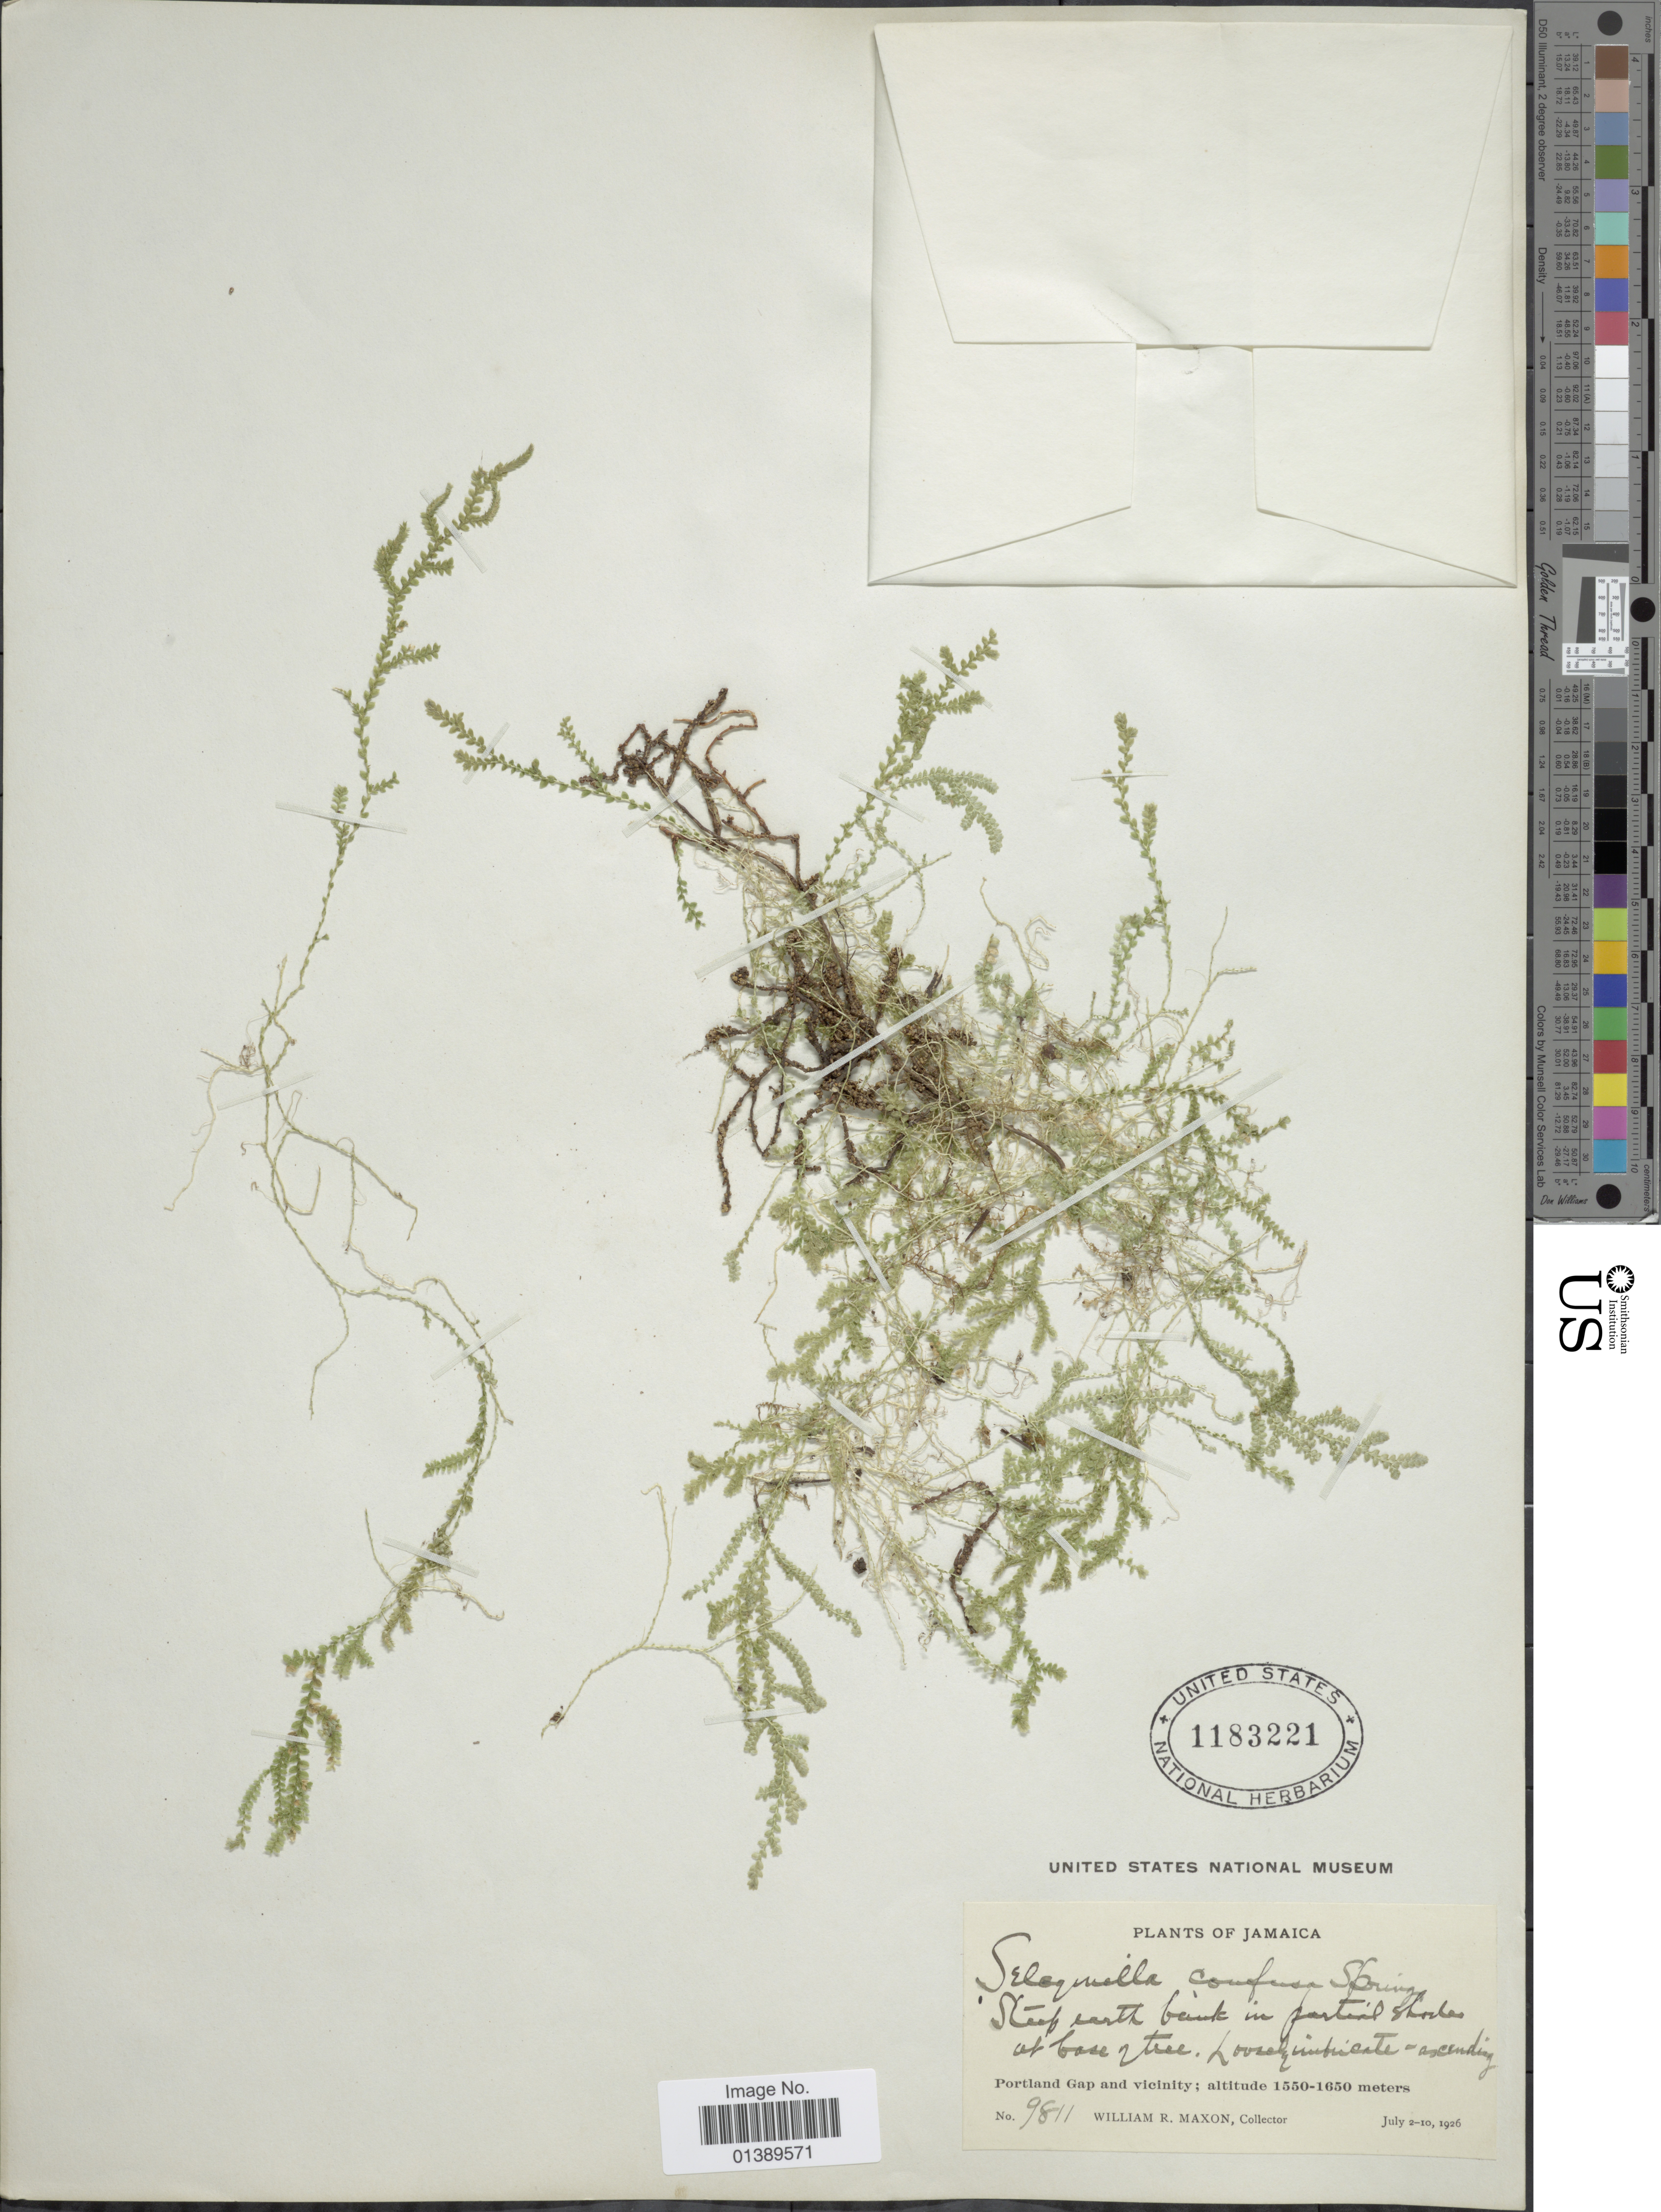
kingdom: Plantae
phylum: Tracheophyta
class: Lycopodiopsida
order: Selaginellales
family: Selaginellaceae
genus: Selaginella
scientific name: Selaginella confusa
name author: Spring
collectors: W. R. Maxon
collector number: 9811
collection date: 1926-07-02/1926-07-10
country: Jamaica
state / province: Portland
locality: Portland Gap and vicinity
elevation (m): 1550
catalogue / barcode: US 1183221